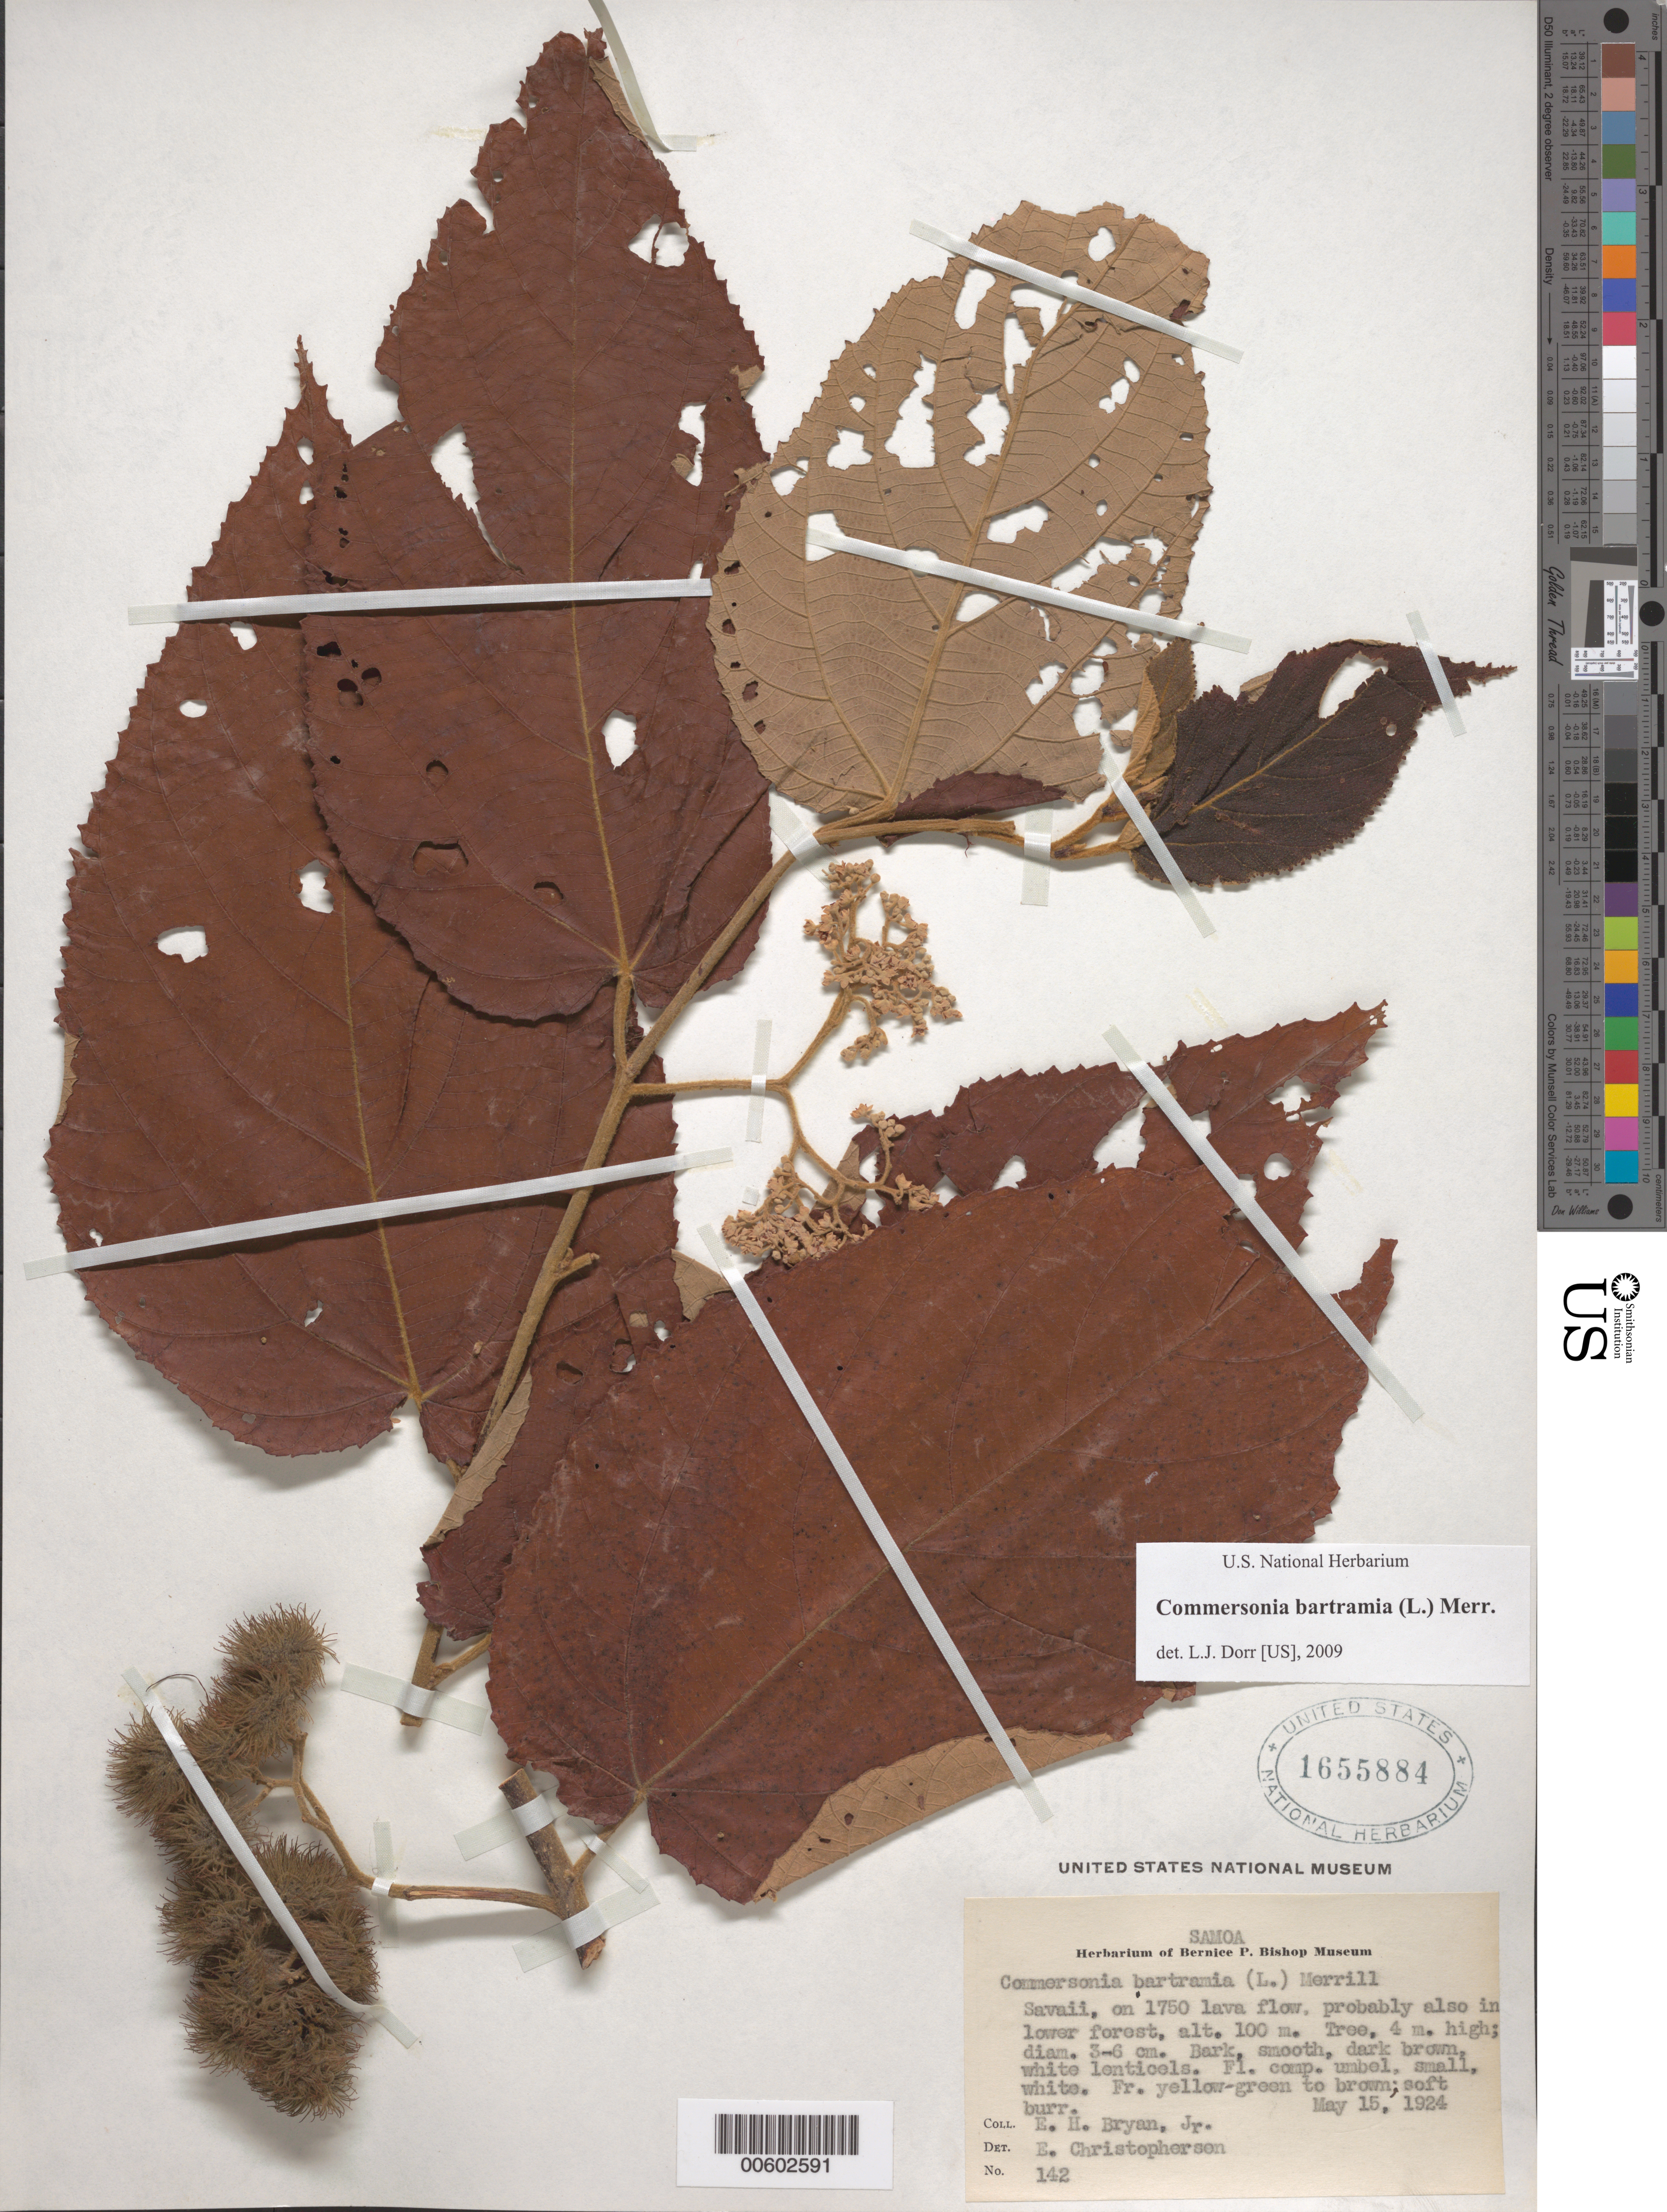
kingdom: Plantae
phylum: Tracheophyta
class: Magnoliopsida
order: Malvales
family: Malvaceae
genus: Commersonia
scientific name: Commersonia bartramia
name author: (L.) Merr.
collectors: E. Bryan Jr.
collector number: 142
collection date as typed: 15 May 1924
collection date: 1924-05-15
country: Samoa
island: Savai'i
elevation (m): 100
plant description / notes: NY, US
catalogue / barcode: US 1655884